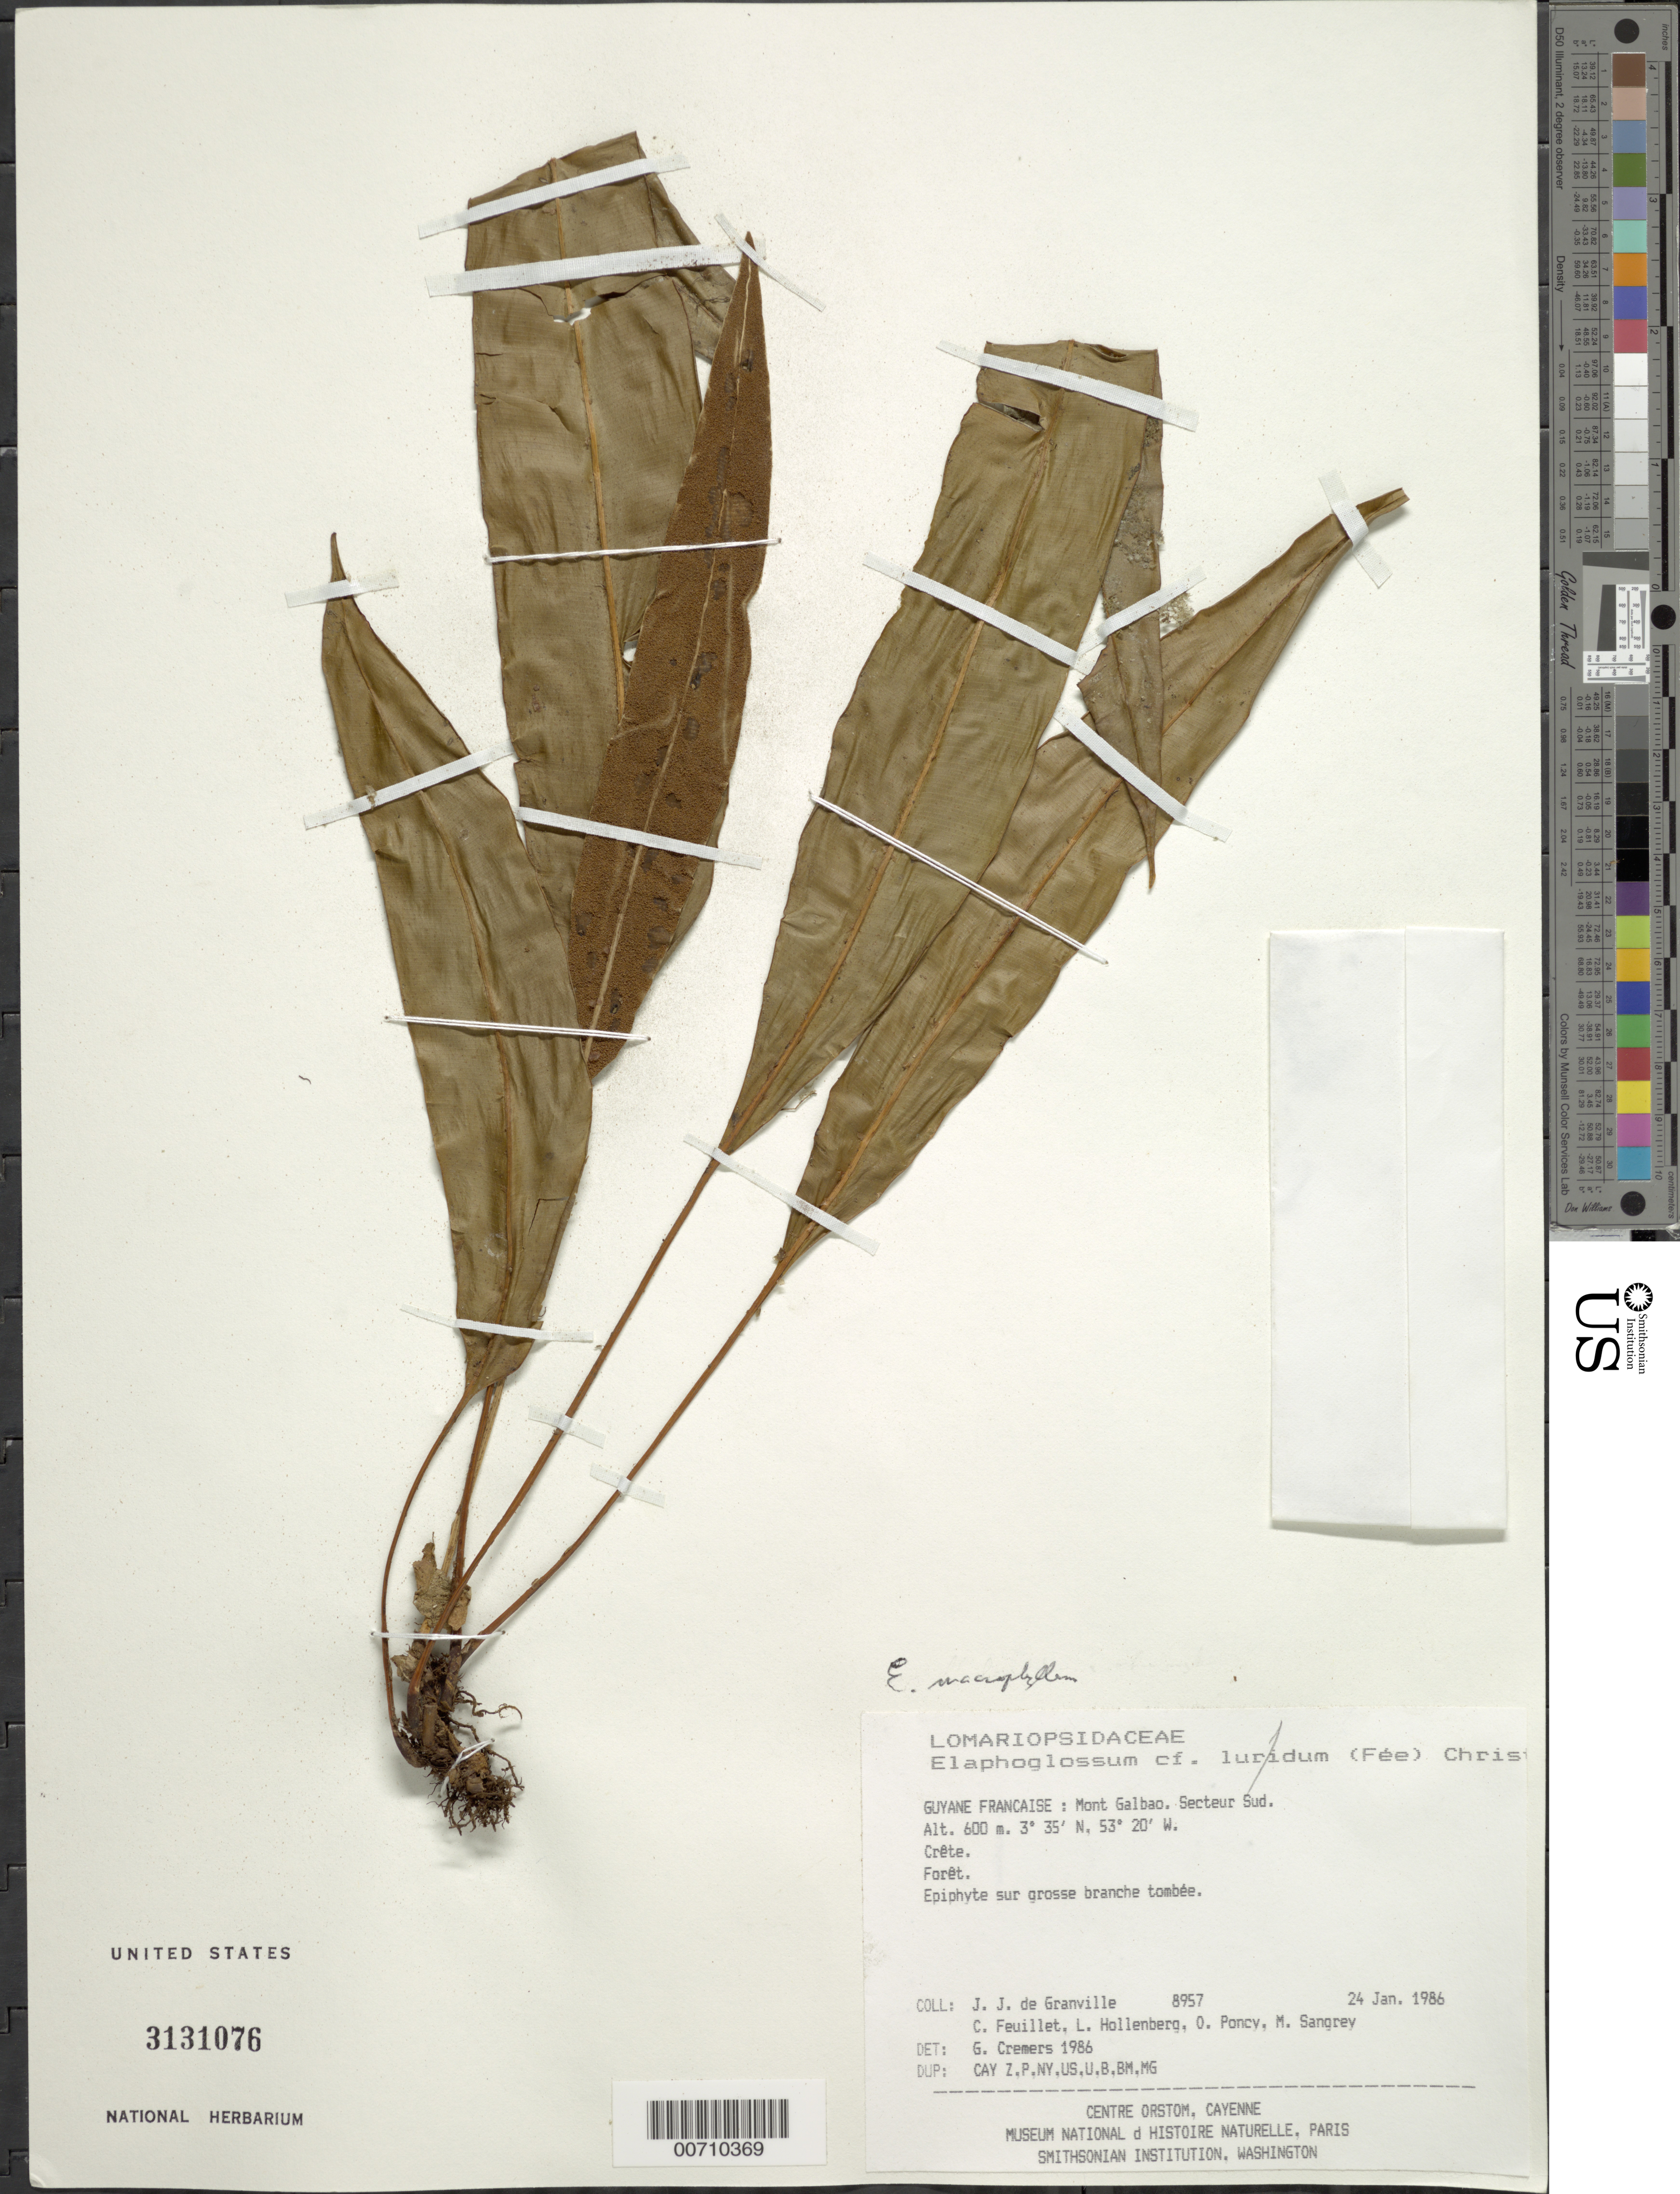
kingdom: Plantae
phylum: Tracheophyta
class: Polypodiopsida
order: Polypodiales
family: Dryopteridaceae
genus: Elaphoglossum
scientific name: Elaphoglossum macrophyllum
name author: (Mett. ex Kuhn) Christ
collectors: J.-J. de Granville, C. Feuillet, L. Hollenberg, O. Poncy & M. Sangrey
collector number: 8957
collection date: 1986-01-24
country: French Guiana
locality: Mont Galbao. Secteur Sud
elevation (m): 600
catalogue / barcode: US 3131076